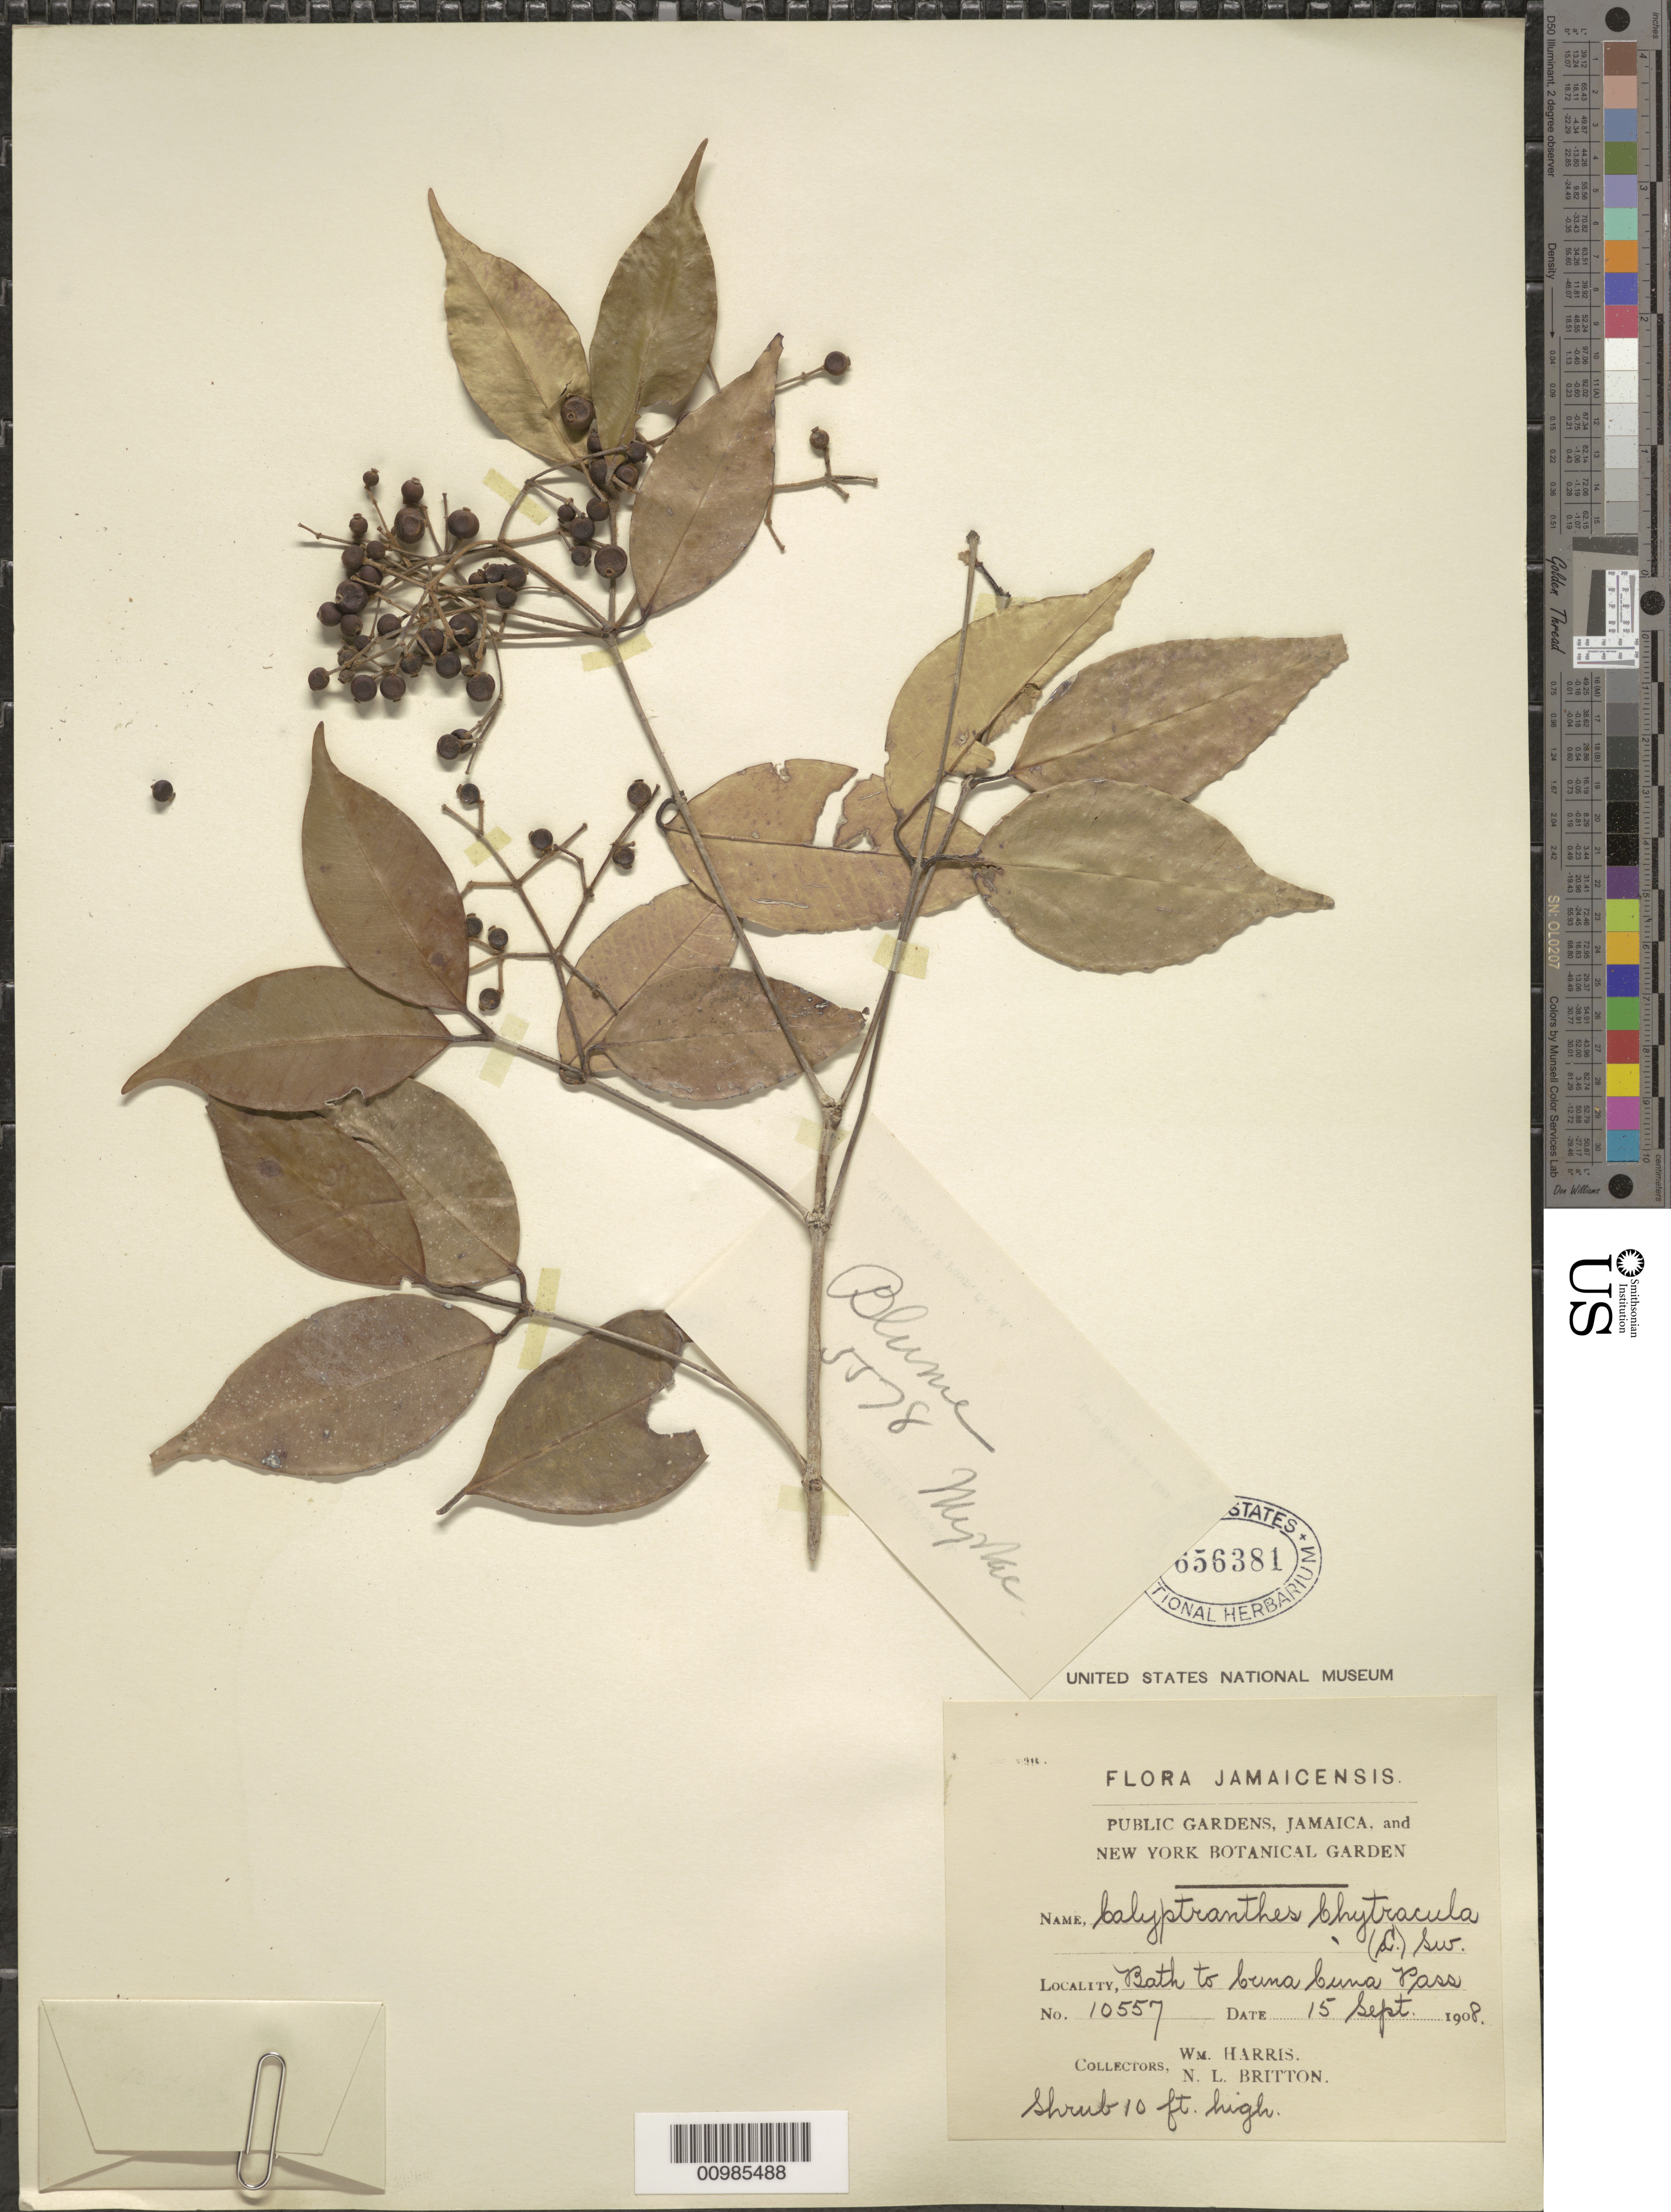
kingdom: Plantae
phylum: Tracheophyta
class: Magnoliopsida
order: Myrtales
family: Myrtaceae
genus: Myrcia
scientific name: Myrcia chytraculia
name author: (L.) A.R. Lourenço & E. Lucas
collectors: W. H. Harris & N. Britton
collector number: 10557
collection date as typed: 15 Sep 1908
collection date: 1908-09-15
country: Jamaica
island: Jamaica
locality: Path to Cuna Cuna Pass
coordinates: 0 N, 0 E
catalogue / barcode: US 656381